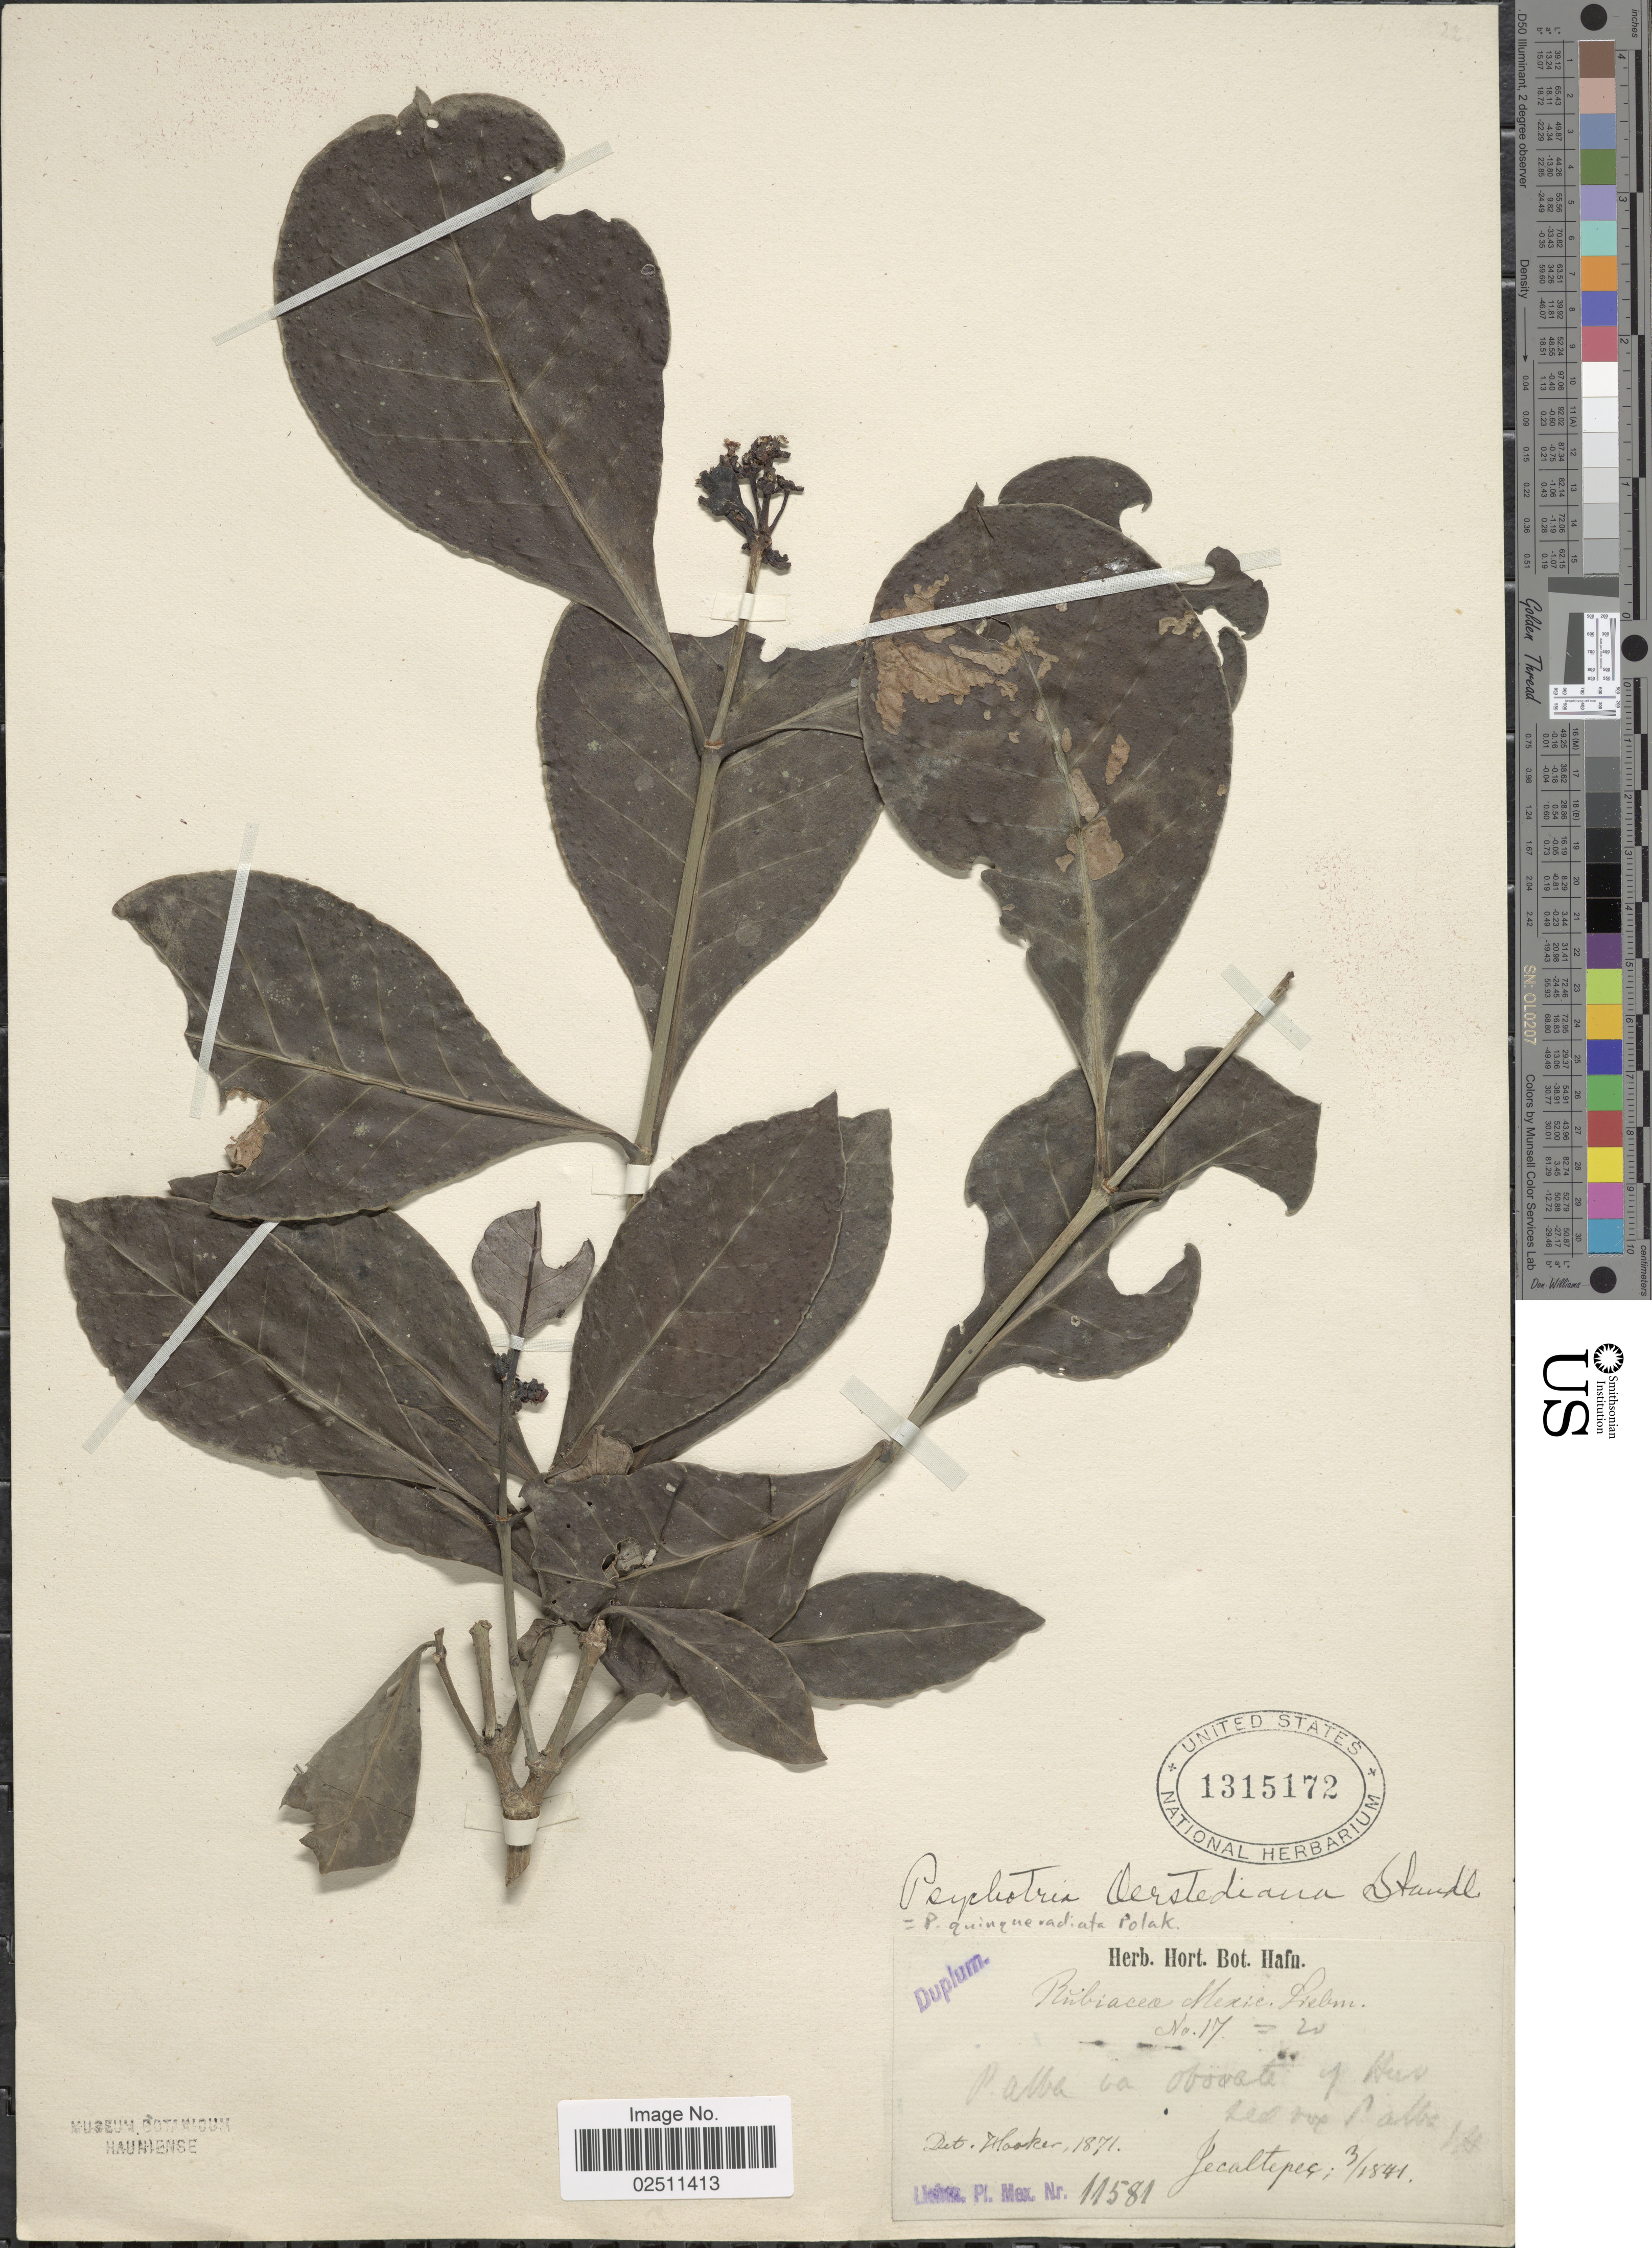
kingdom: Plantae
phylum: Tracheophyta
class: Magnoliopsida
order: Gentianales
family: Rubiaceae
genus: Psychotria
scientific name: Psychotria quinqueradiata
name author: Pol.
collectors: Liebmann, --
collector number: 11581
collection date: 1841-03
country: Mexico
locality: Tecaltepec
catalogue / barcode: US 1315172